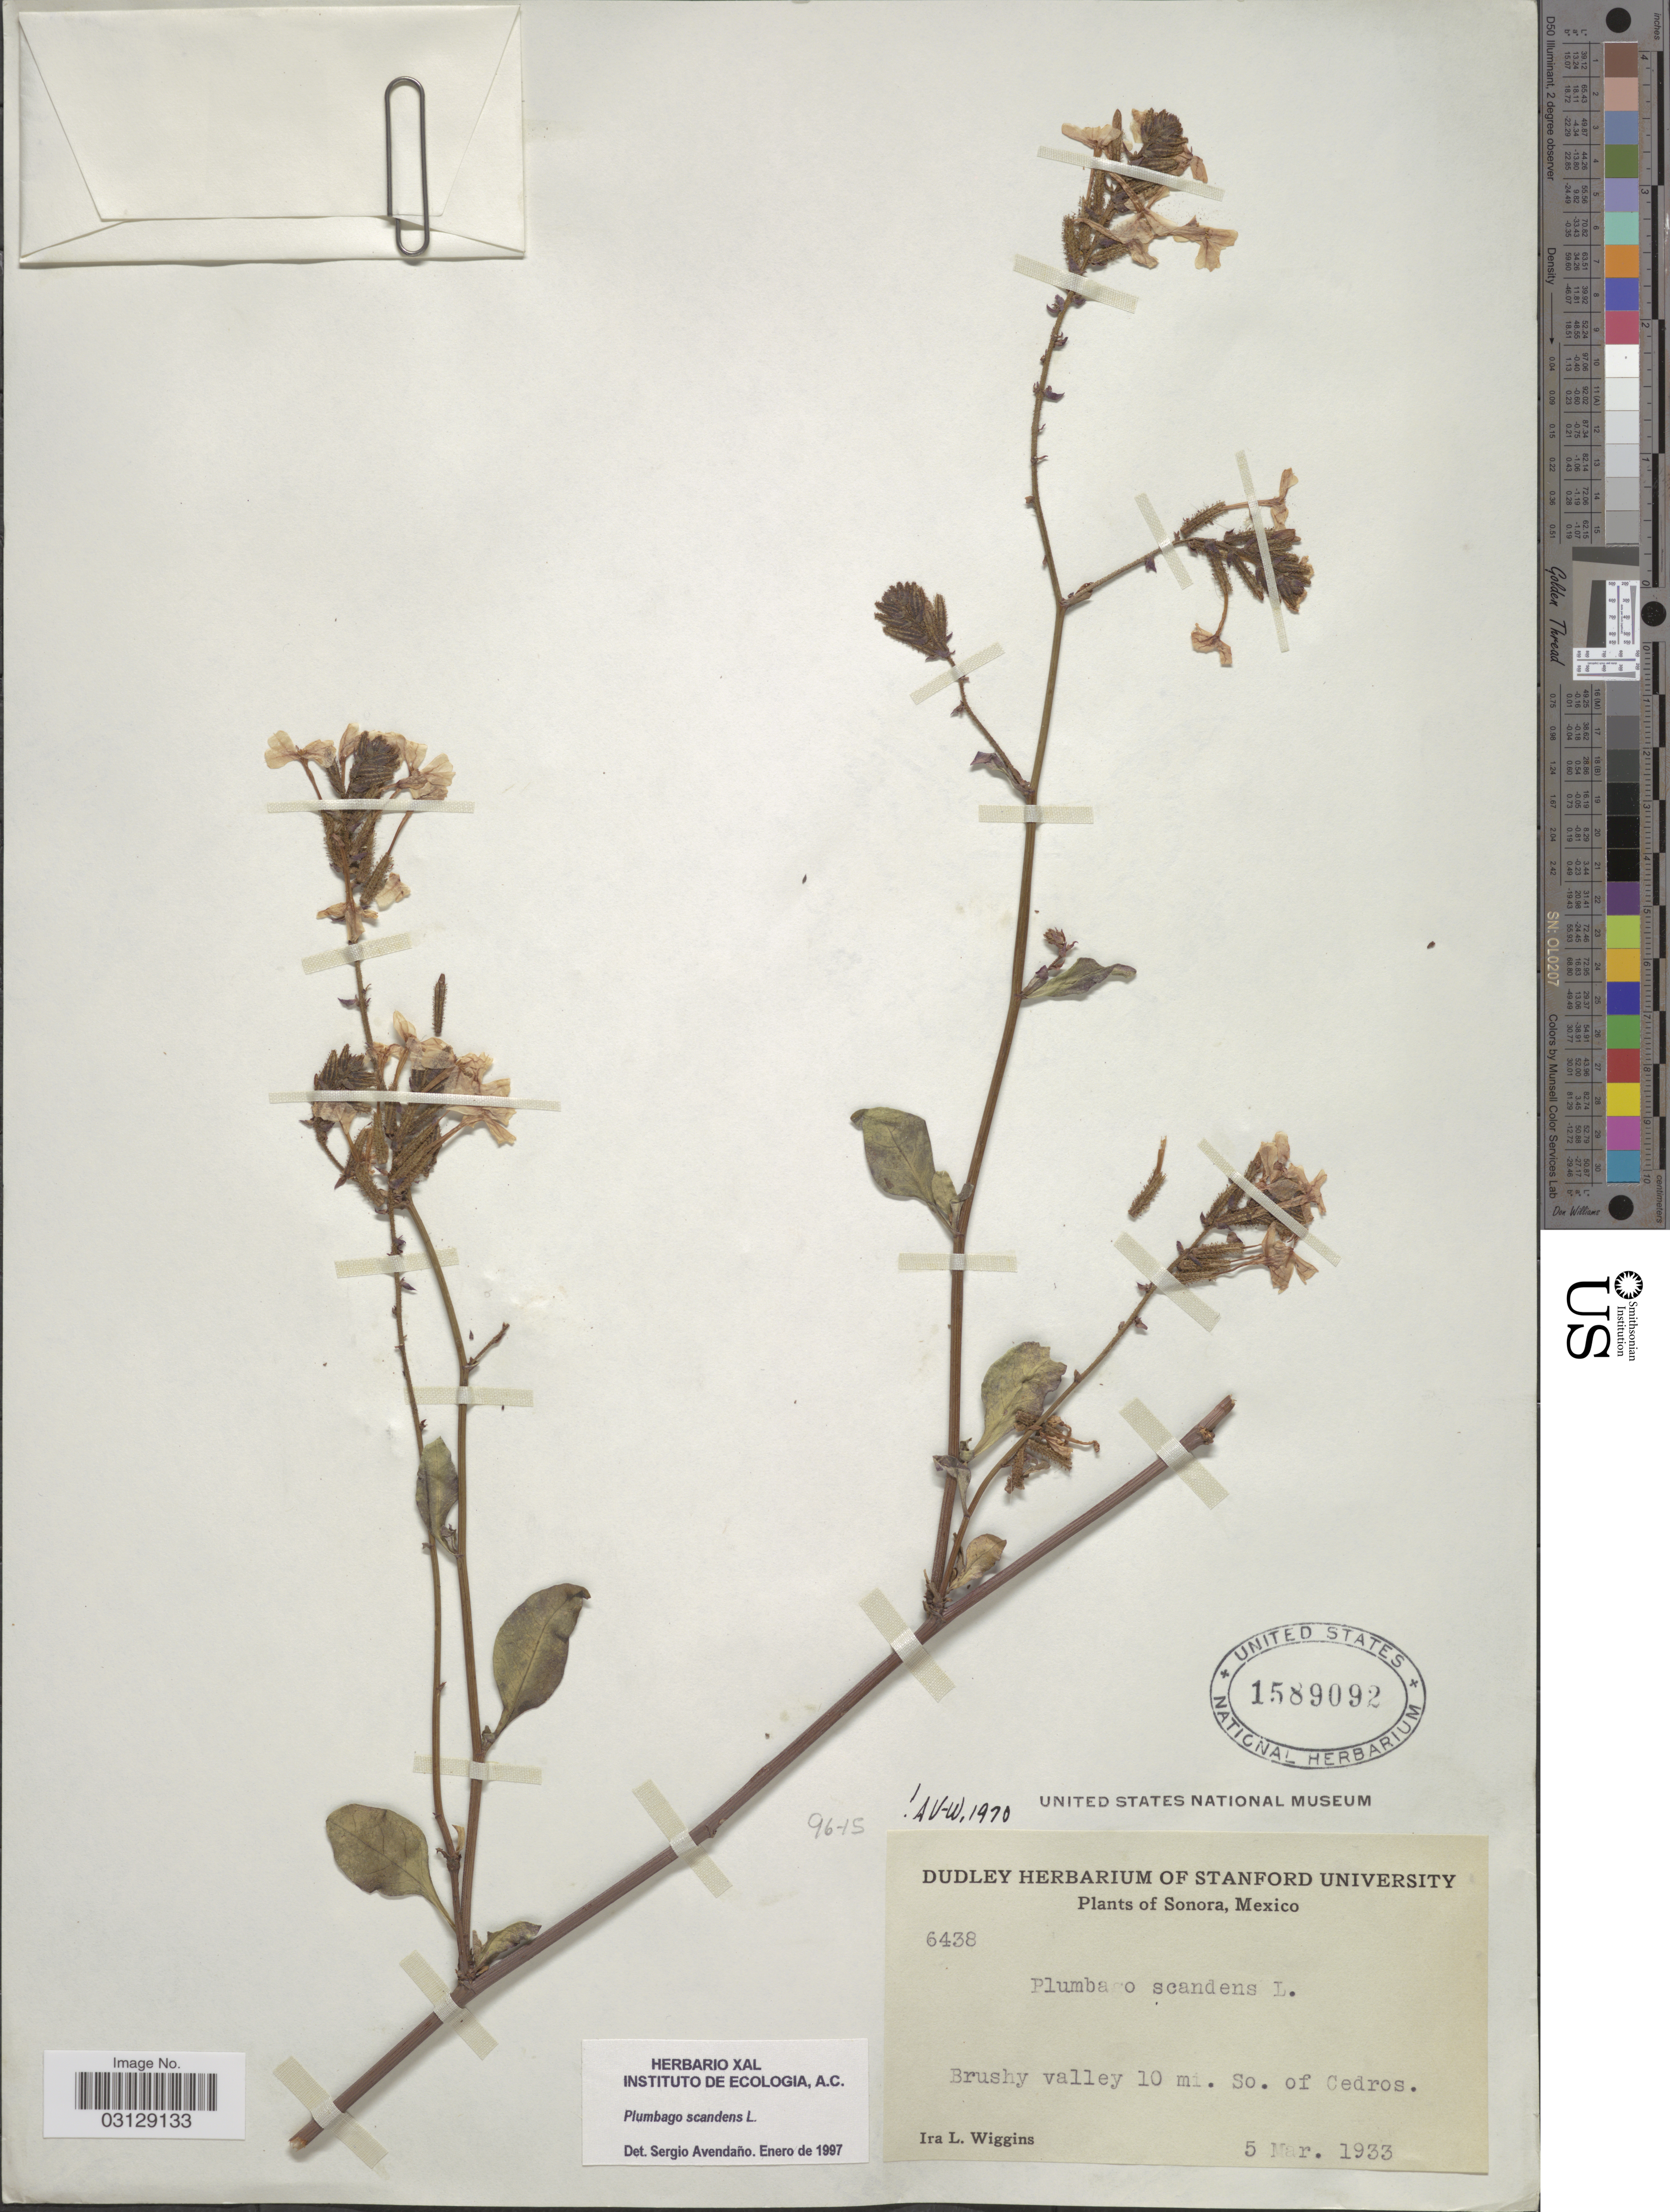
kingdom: Plantae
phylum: Tracheophyta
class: Magnoliopsida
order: Caryophyllales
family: Plumbaginaceae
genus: Plumbago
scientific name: Plumbago scandens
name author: L.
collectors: I. L. Wiggins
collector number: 6438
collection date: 1933-03-05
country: Mexico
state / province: Sonora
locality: Brushy valley 10 mi. So. of Cedros.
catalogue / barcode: US 1589092